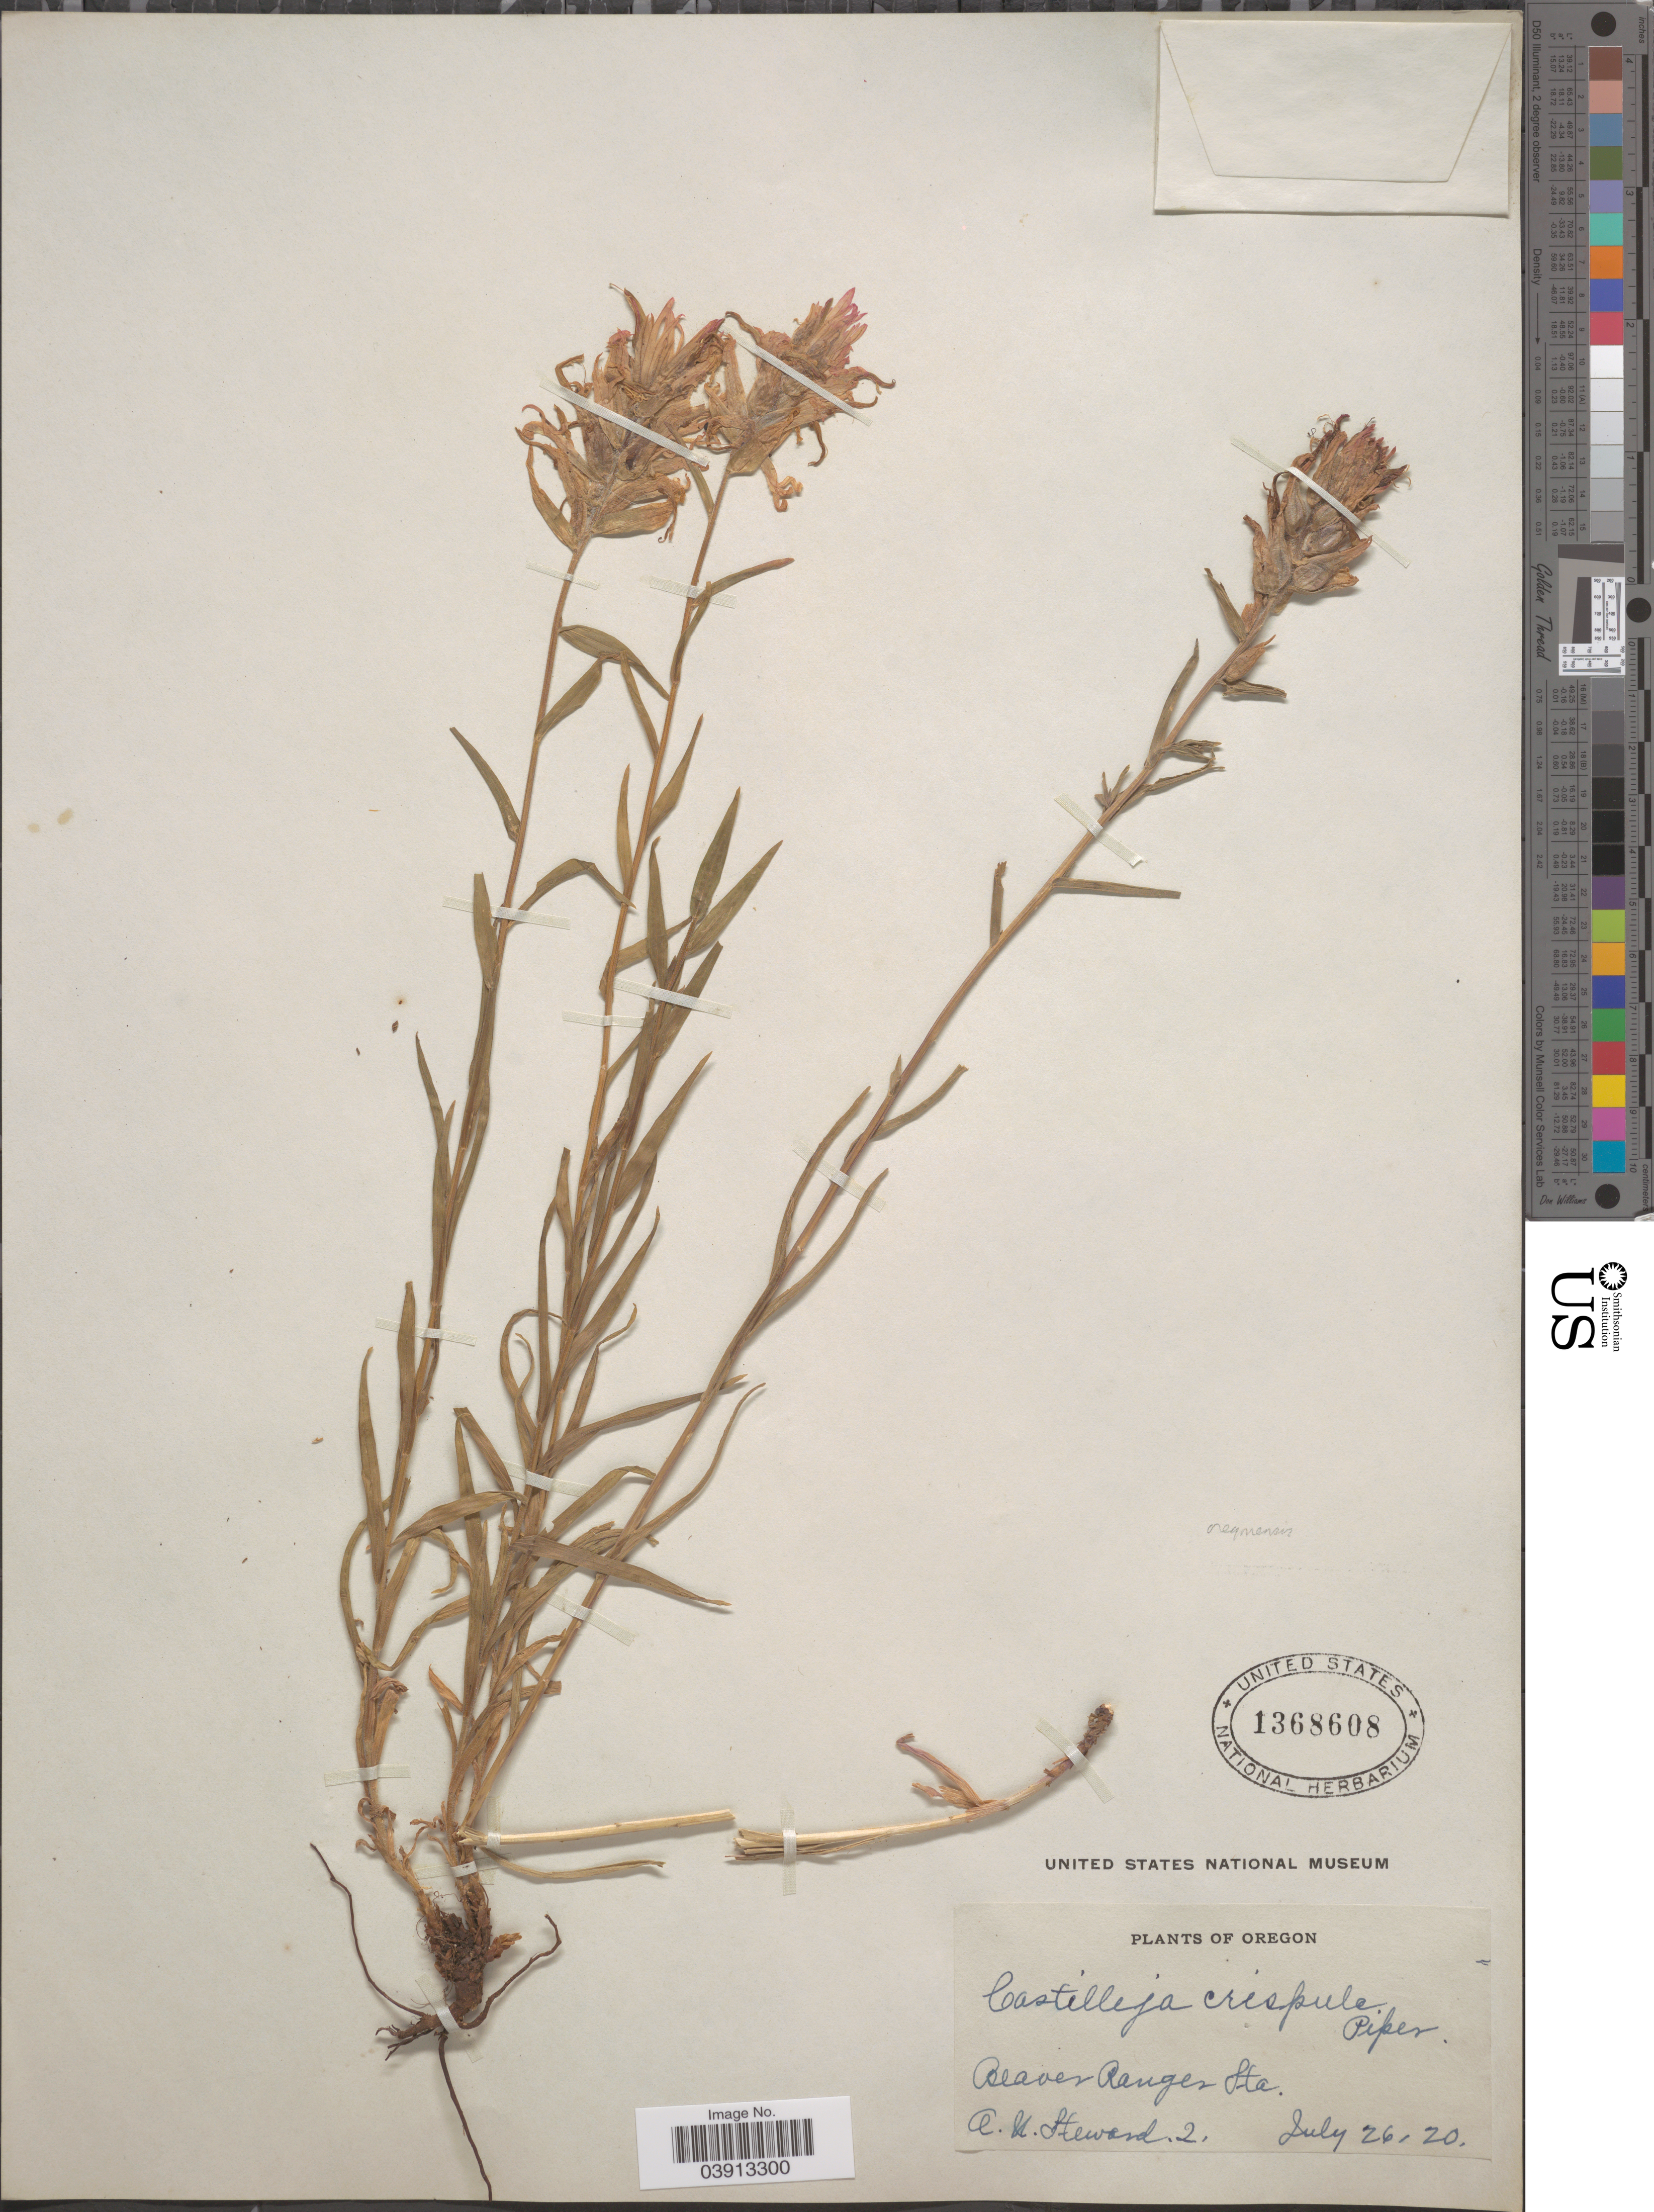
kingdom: Plantae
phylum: Tracheophyta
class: Magnoliopsida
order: Lamiales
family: Orobanchaceae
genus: Castilleja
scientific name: Castilleja oregonensis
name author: Gand.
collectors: A. N. Steward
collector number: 2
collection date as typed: Transcribed d/m/y: 26/7/20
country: United States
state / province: Oregon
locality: Beaver Ranger Sta.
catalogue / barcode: US 1368608